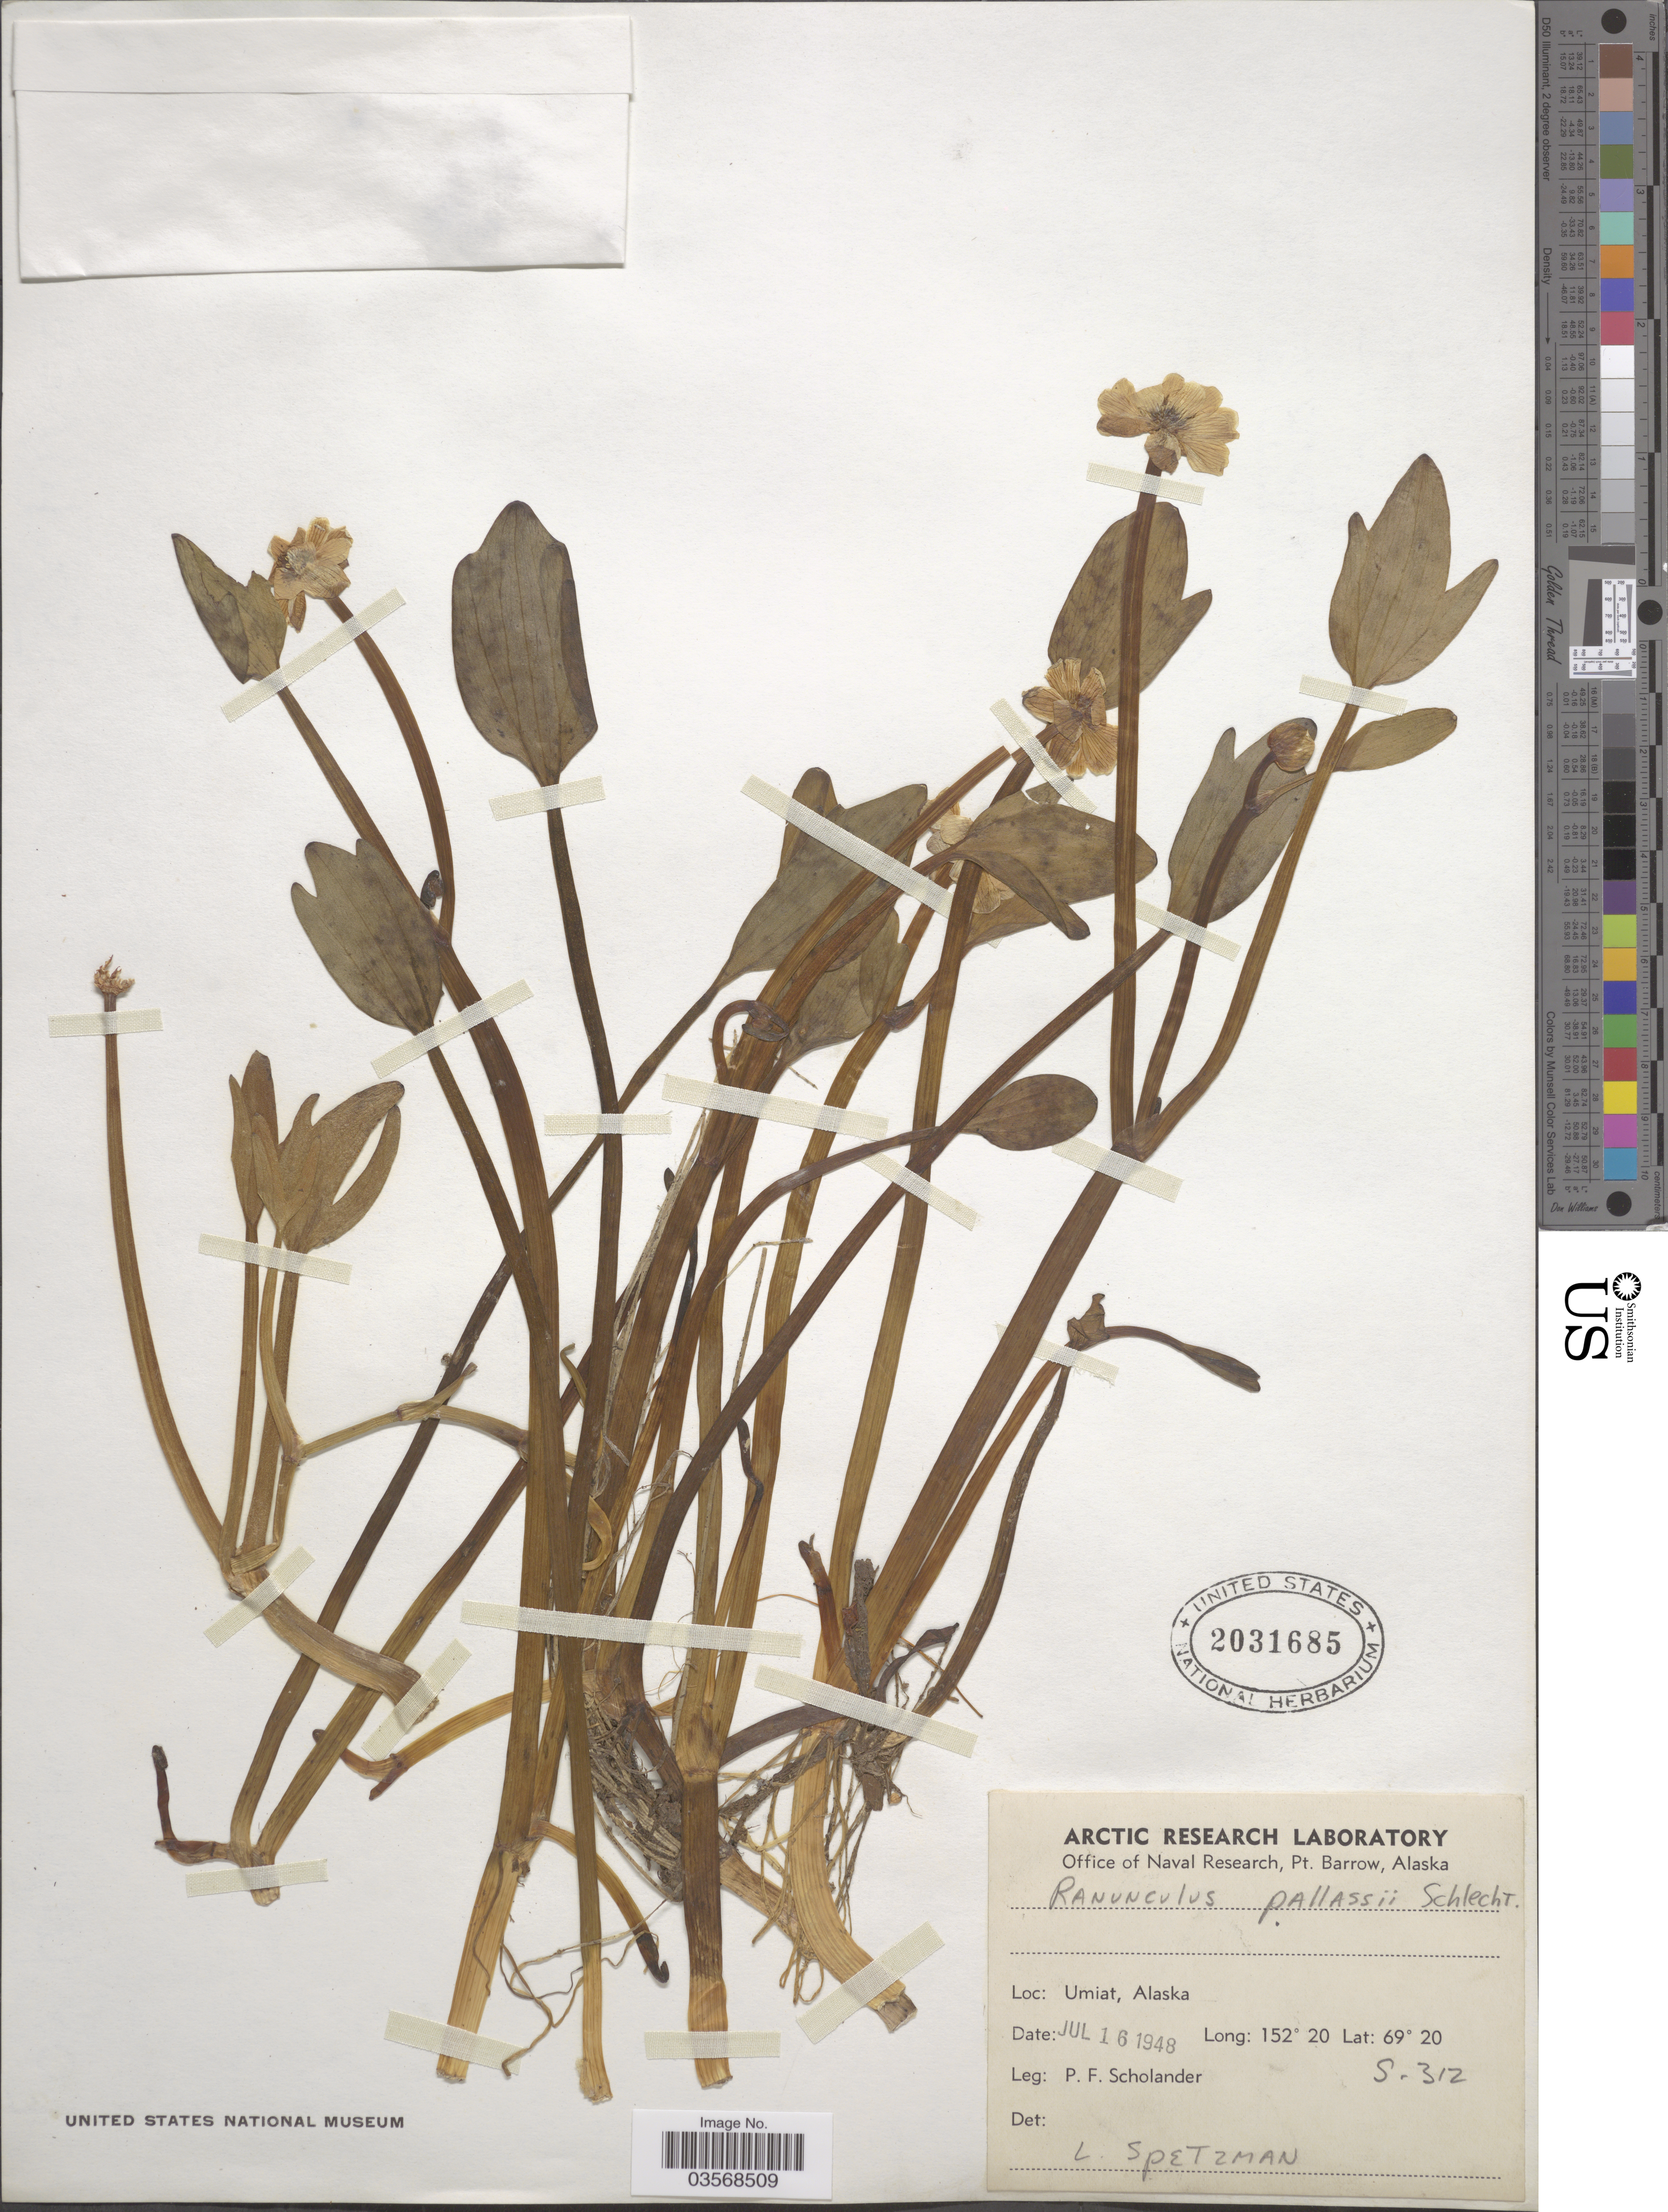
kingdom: Plantae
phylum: Tracheophyta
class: Magnoliopsida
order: Ranunculales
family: Ranunculaceae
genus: Ranunculus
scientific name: Ranunculus pallasii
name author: Schltdl.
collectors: P. Scholander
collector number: S-312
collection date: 1948-07-16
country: United States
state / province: Alaska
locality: Umiat.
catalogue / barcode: US 2031685